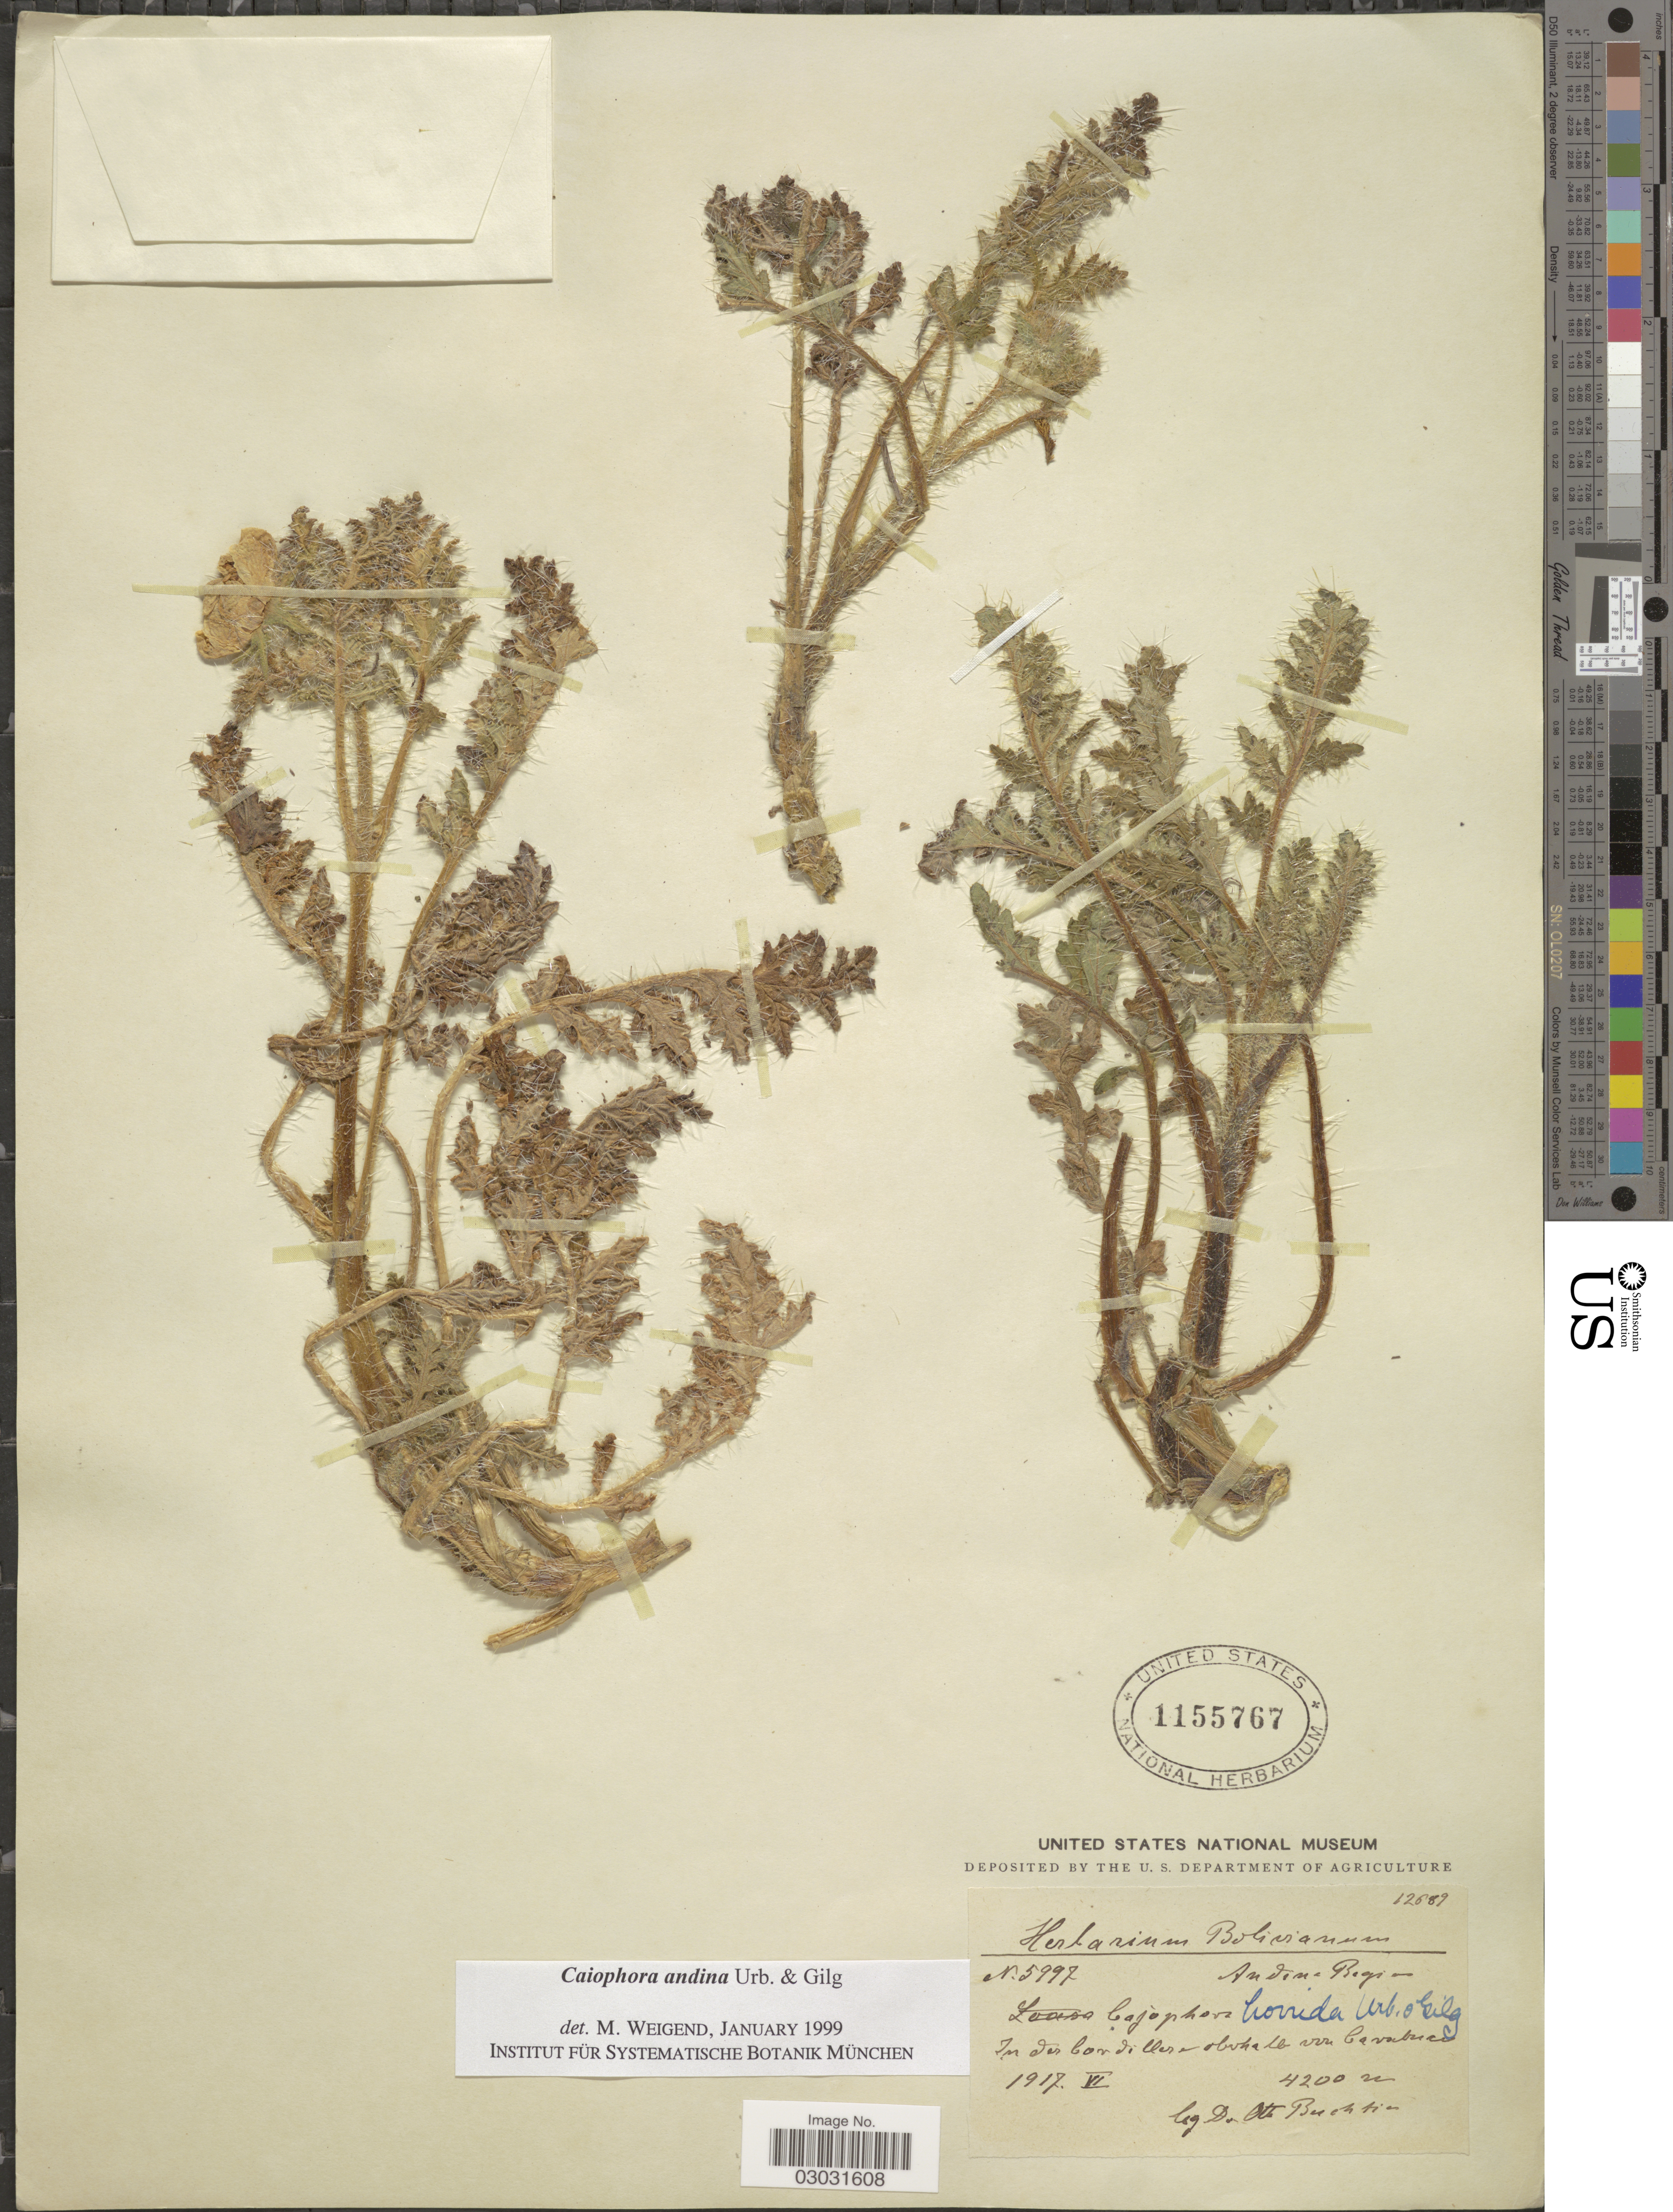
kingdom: Plantae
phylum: Tracheophyta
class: Magnoliopsida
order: Cornales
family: Loasaceae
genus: Caiophora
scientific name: Caiophora andina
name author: Urb. & Gilg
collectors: O. Buchtien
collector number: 5997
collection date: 1917-06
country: Bolivia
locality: Andina Region. In der Cordillera oberhalb von Carabuco.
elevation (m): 4200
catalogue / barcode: US 1155767